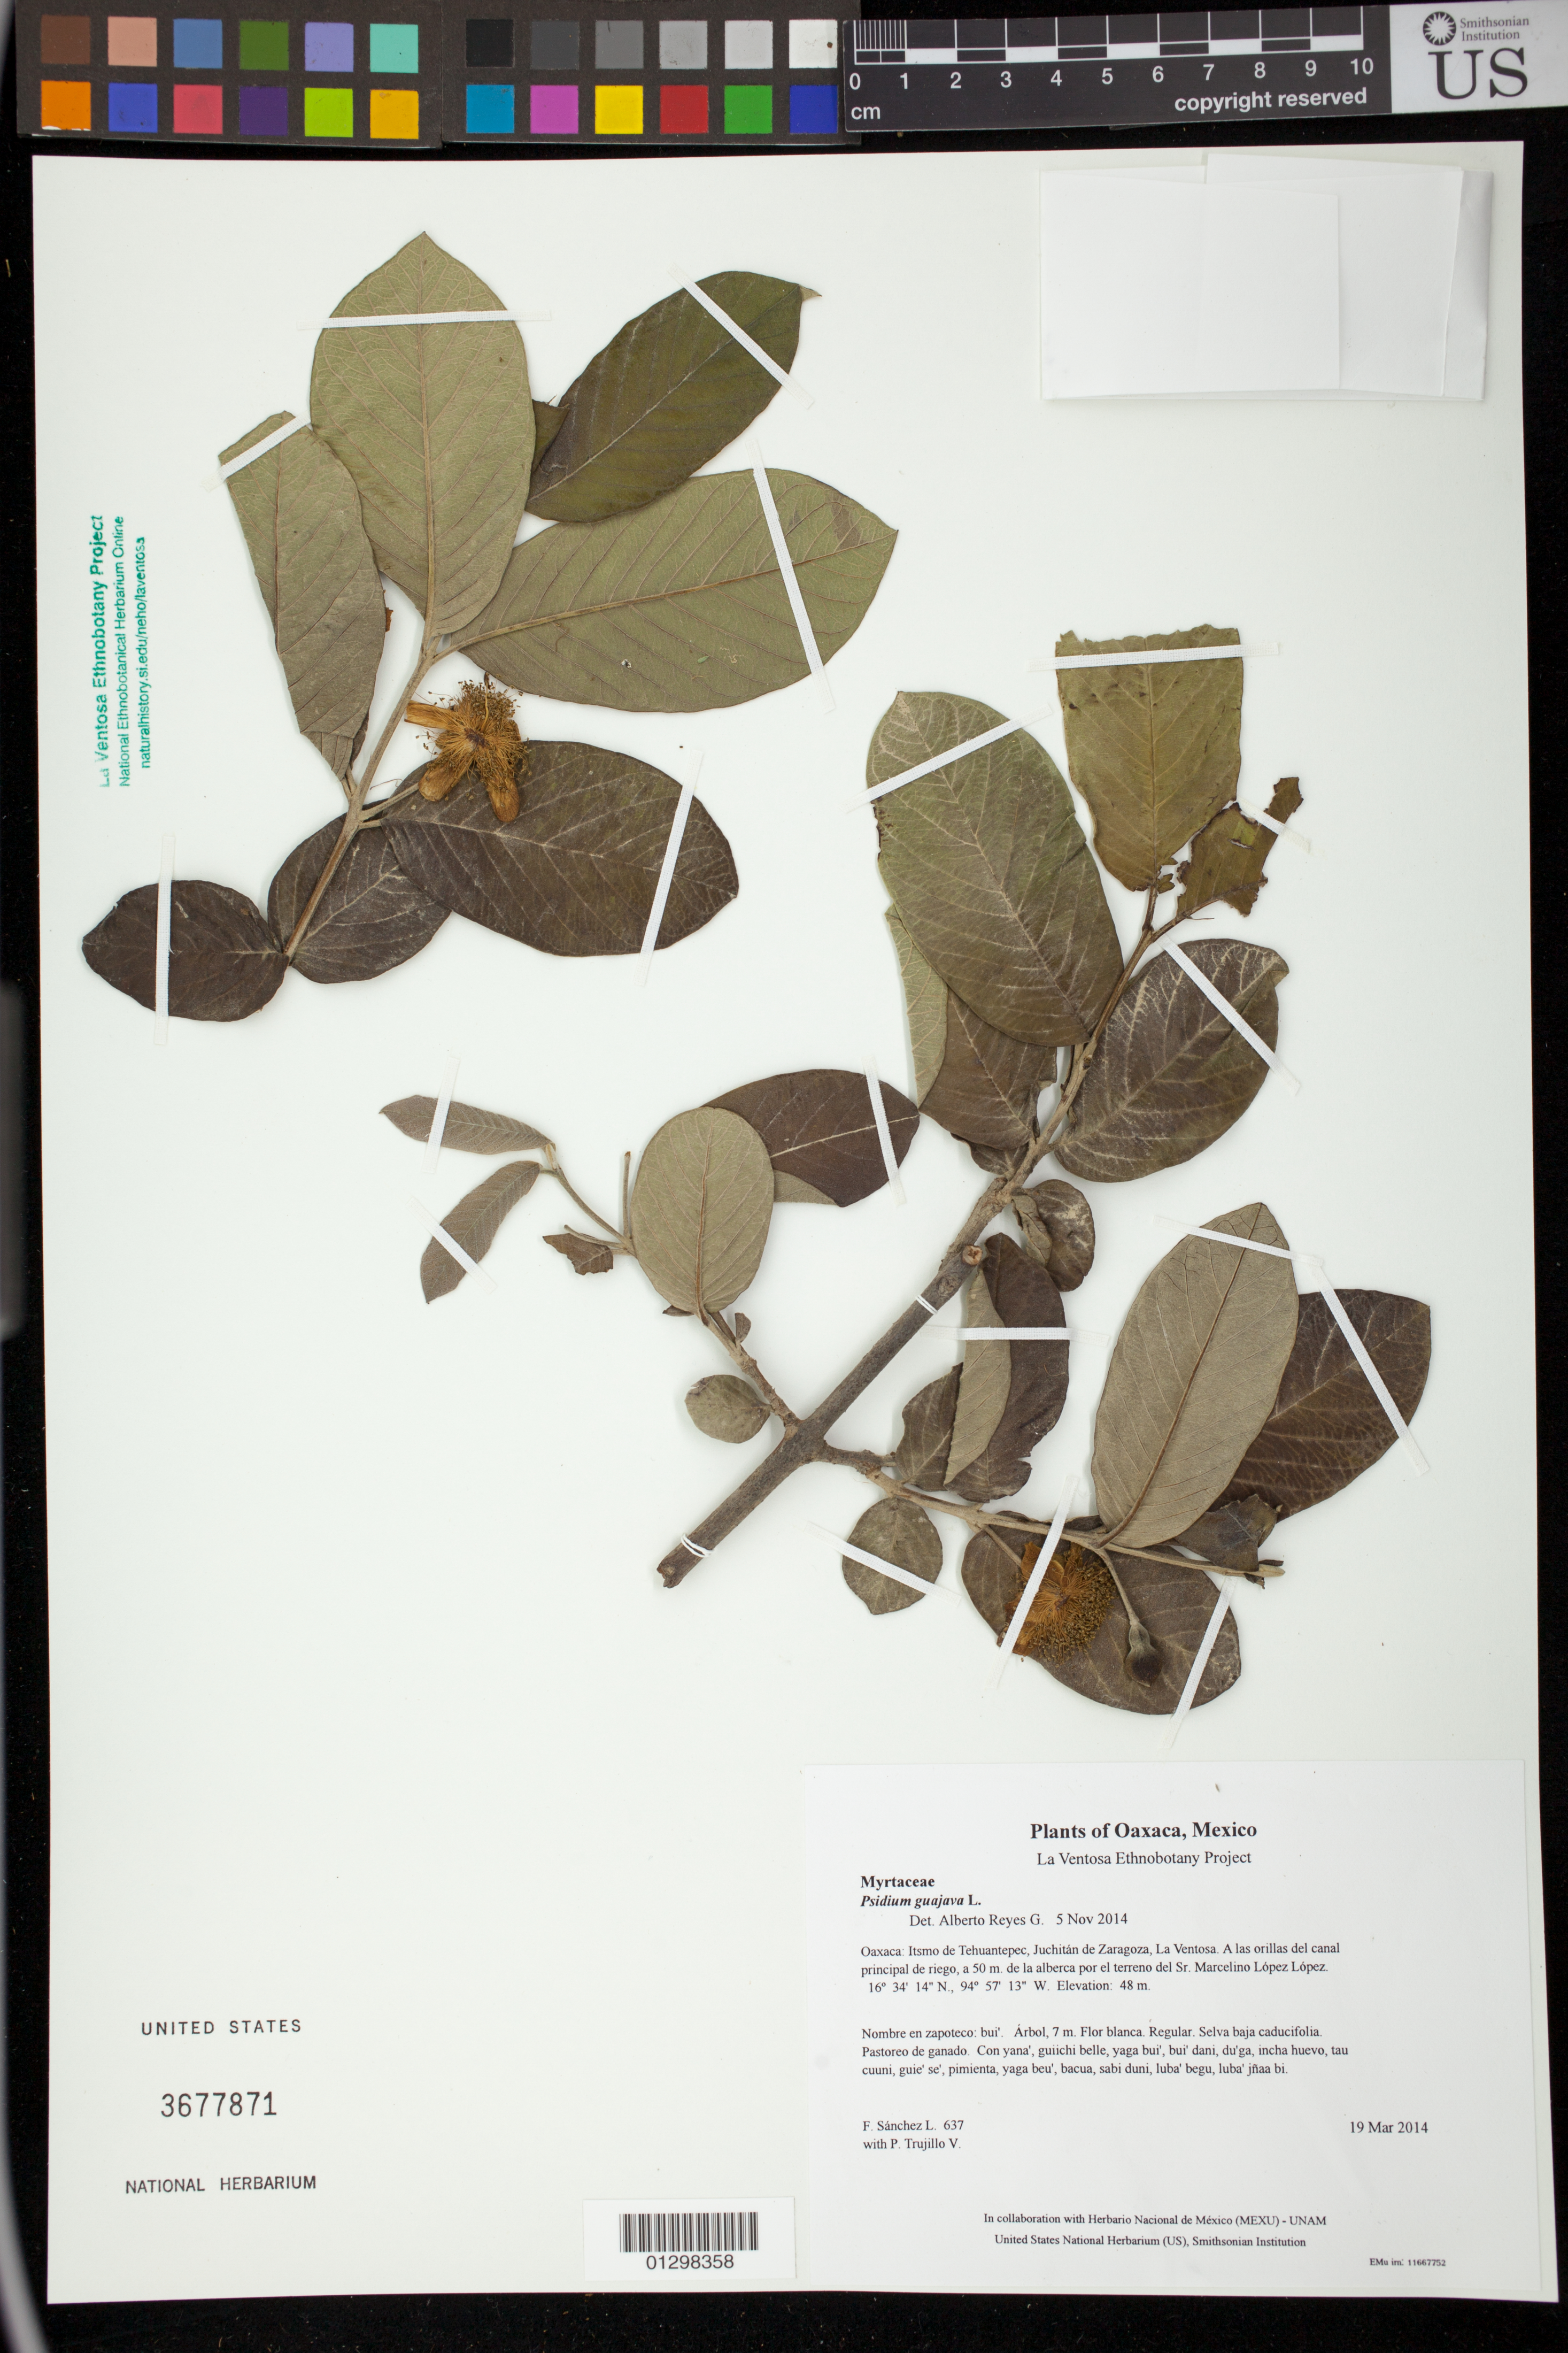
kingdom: Plantae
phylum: Tracheophyta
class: Magnoliopsida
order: Myrtales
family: Myrtaceae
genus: Psidium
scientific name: Psidium guajava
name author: L.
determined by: Reyes García, A.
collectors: F. Sánchez L. & P. Trujillo V.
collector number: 637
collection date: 2014-03-19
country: Mexico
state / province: Oaxaca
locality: Itsmo de Tehuantepec, Juchitán de Zaragoza, La Ventosa. A las orillas del canal principal de riego, a 50 m. de la alberca por el terreno del Sr. Marcelino López López.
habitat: Selva baja caducifolia. Pastoreo de ganado.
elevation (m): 48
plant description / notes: JEBOT, MEXU, SERO, US; Yaga. 7 m. Guie' naquichi'. Nuu.; guayaba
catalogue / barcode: US 3677871